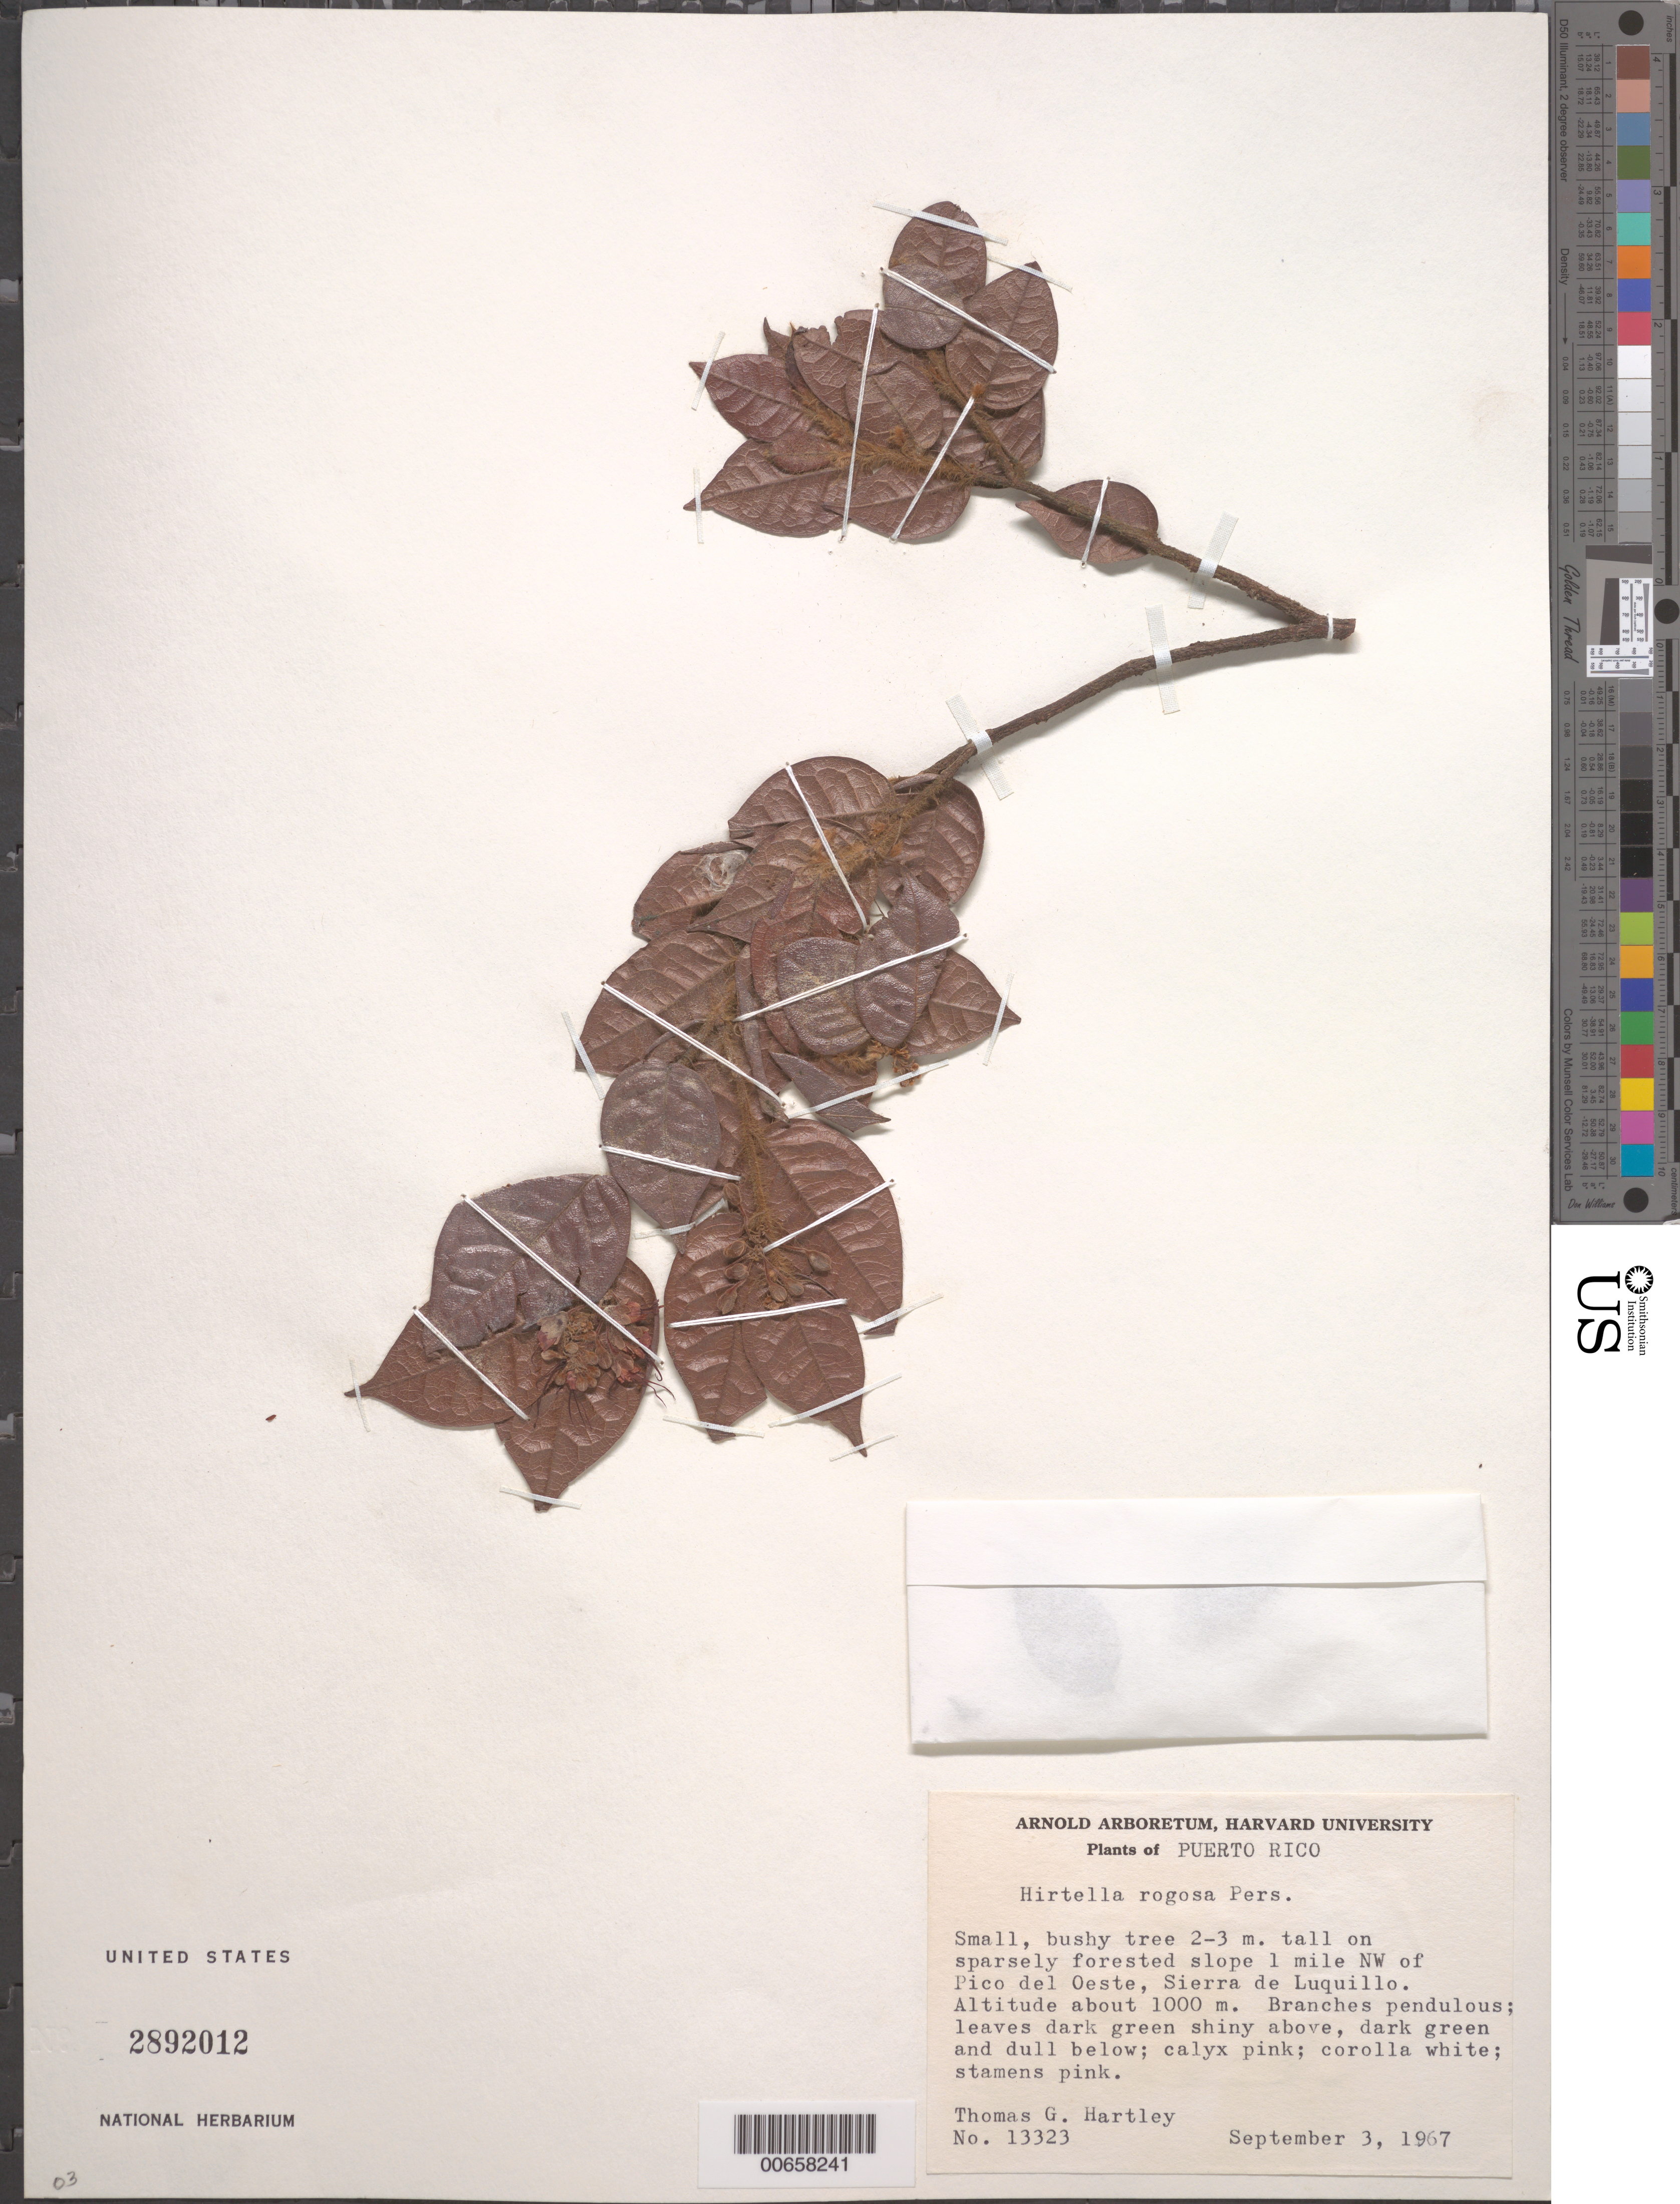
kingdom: Plantae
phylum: Tracheophyta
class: Magnoliopsida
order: Malpighiales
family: Chrysobalanaceae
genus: Hirtella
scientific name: Hirtella rugosa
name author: Thuill. ex Pers.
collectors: T. G. Hartley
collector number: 13323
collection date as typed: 03 Sep 1967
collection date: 1967-09-03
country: Puerto Rico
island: Greater Antilles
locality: Sierra de Luquillo, slope 1 mi NW of Pico del Oeste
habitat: Sparsely forested slope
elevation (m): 1000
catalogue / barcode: US 2892012